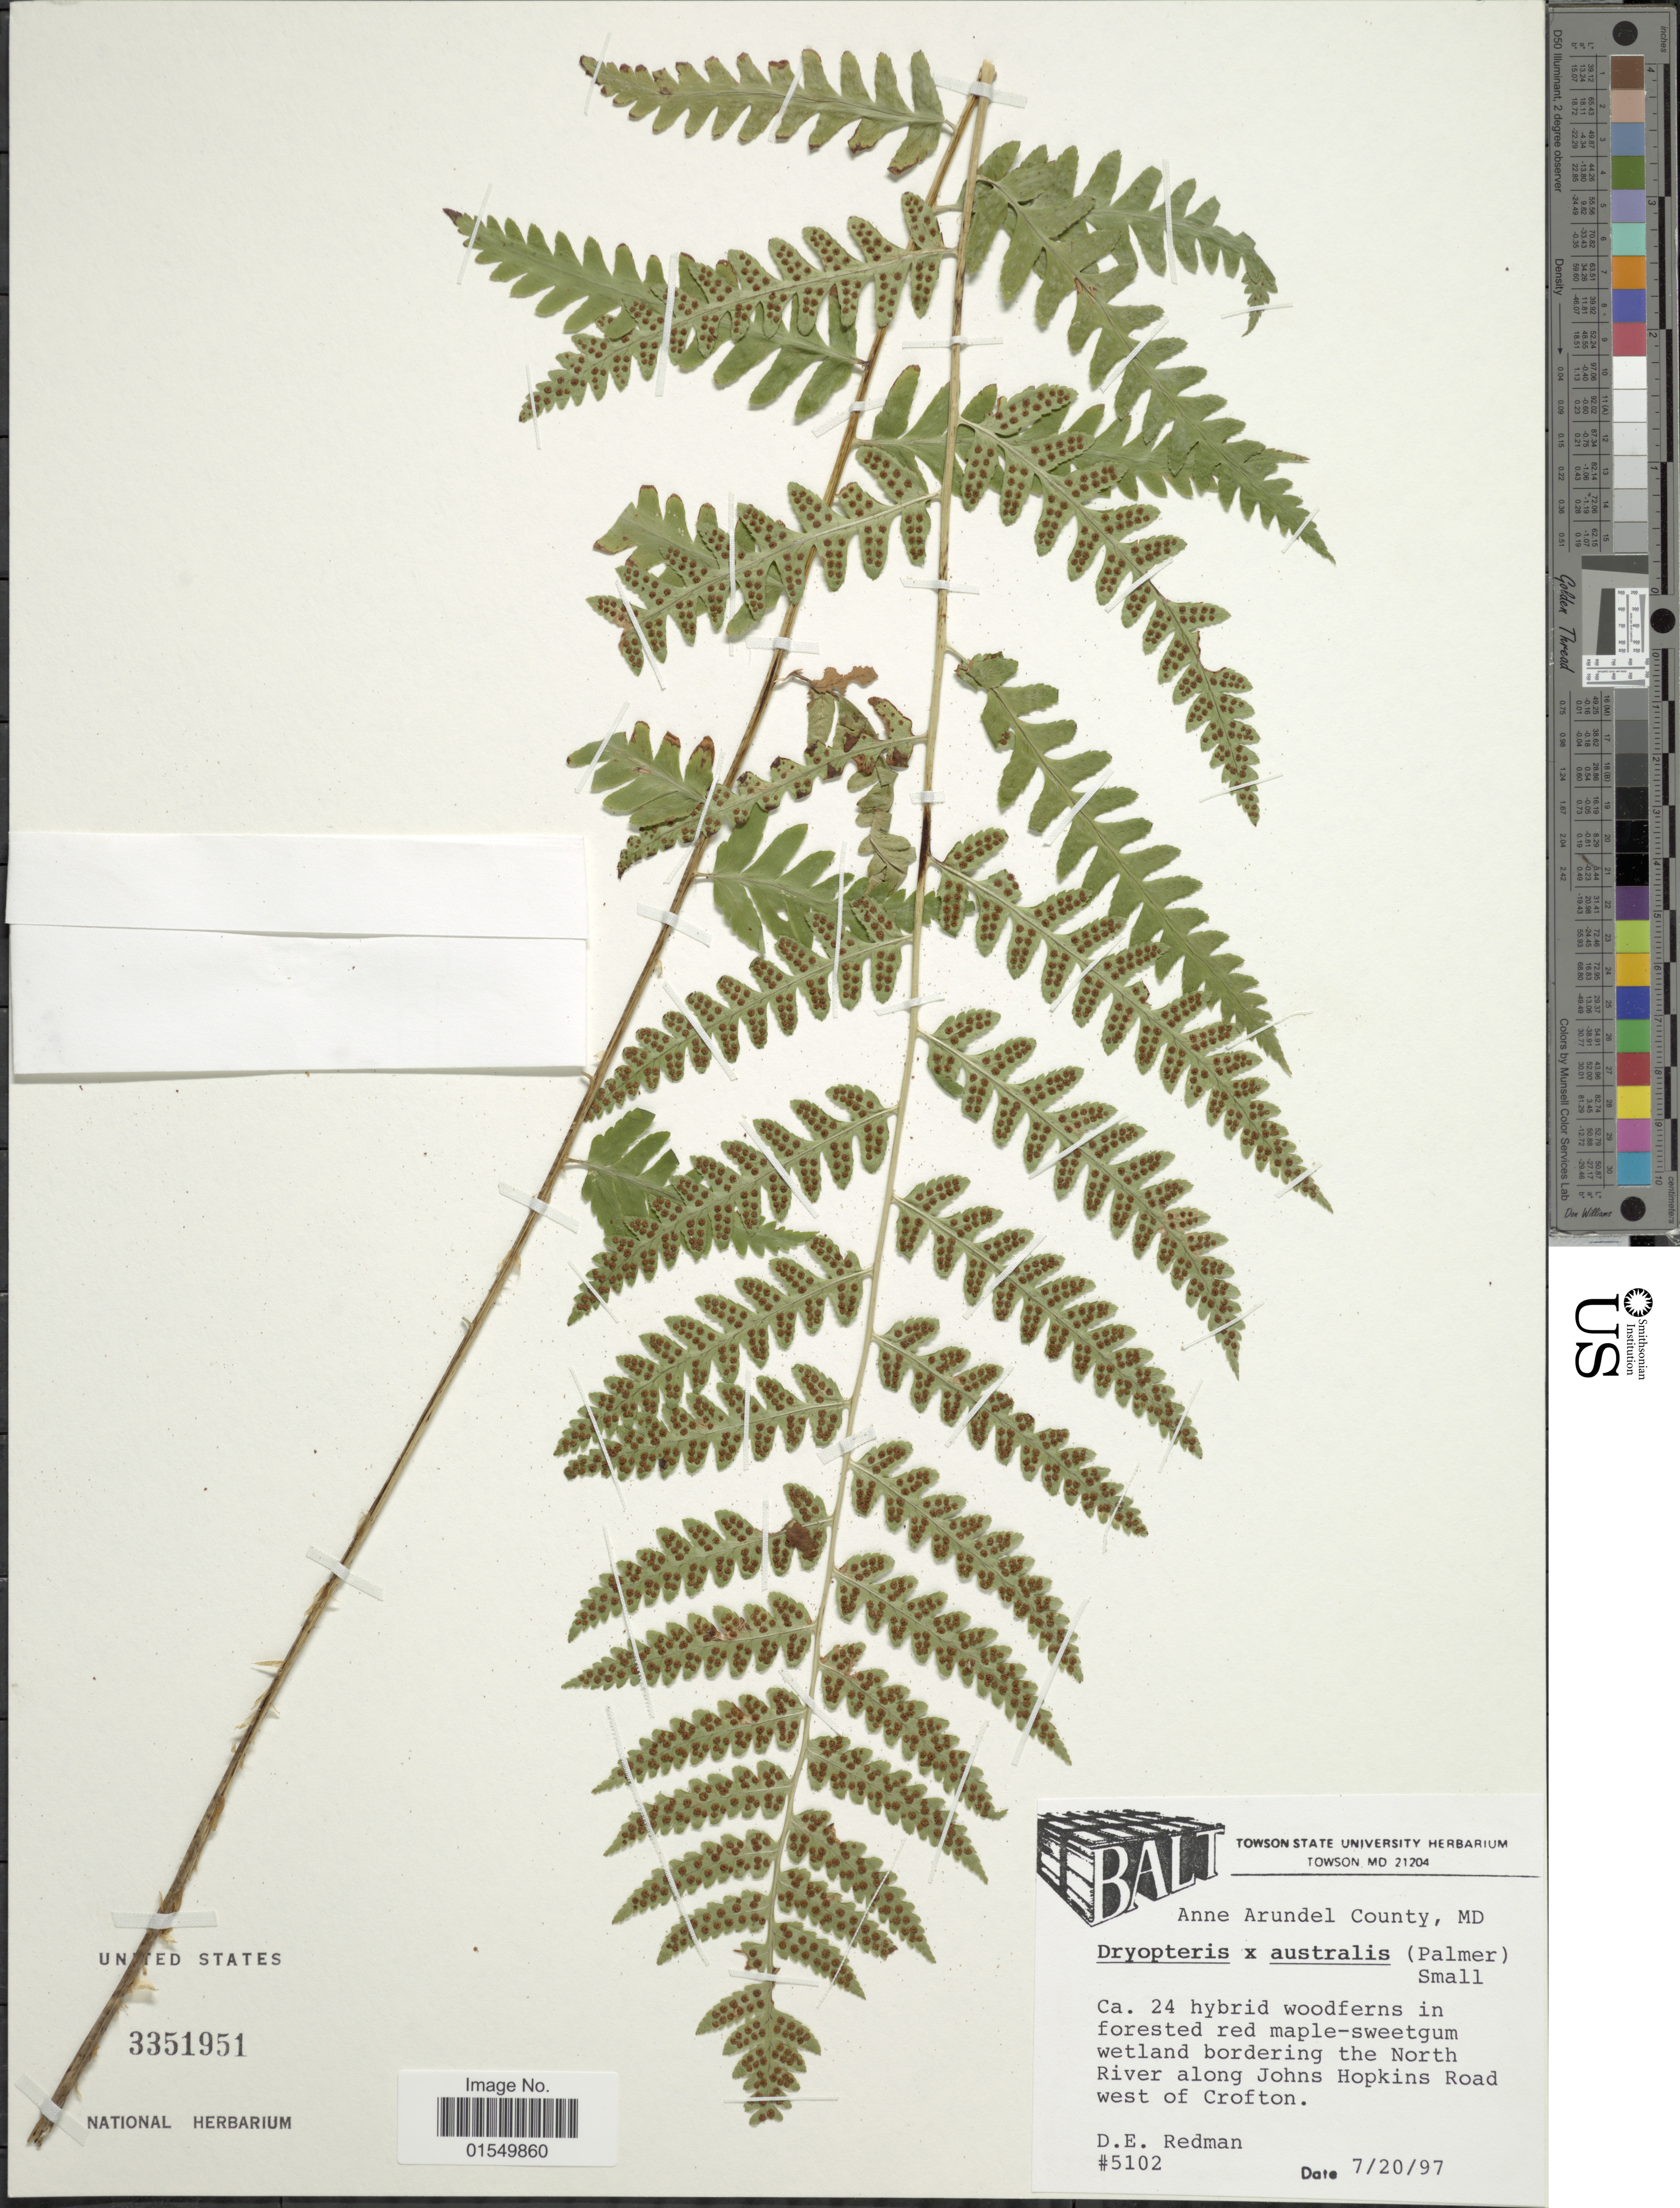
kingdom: Plantae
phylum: Tracheophyta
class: Polypodiopsida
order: Polypodiales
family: Dryopteridaceae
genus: Dryopteris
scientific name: Dryopteris x australis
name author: (Wherry) Small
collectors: D. Redman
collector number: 5102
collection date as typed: Transcribed d/m/y: 20/7/97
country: United States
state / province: Maryland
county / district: Anne Arundel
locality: Anne Arundel County, MD., bordering the North River along Johns Hopkins Road west of Crofton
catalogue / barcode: US 3351951